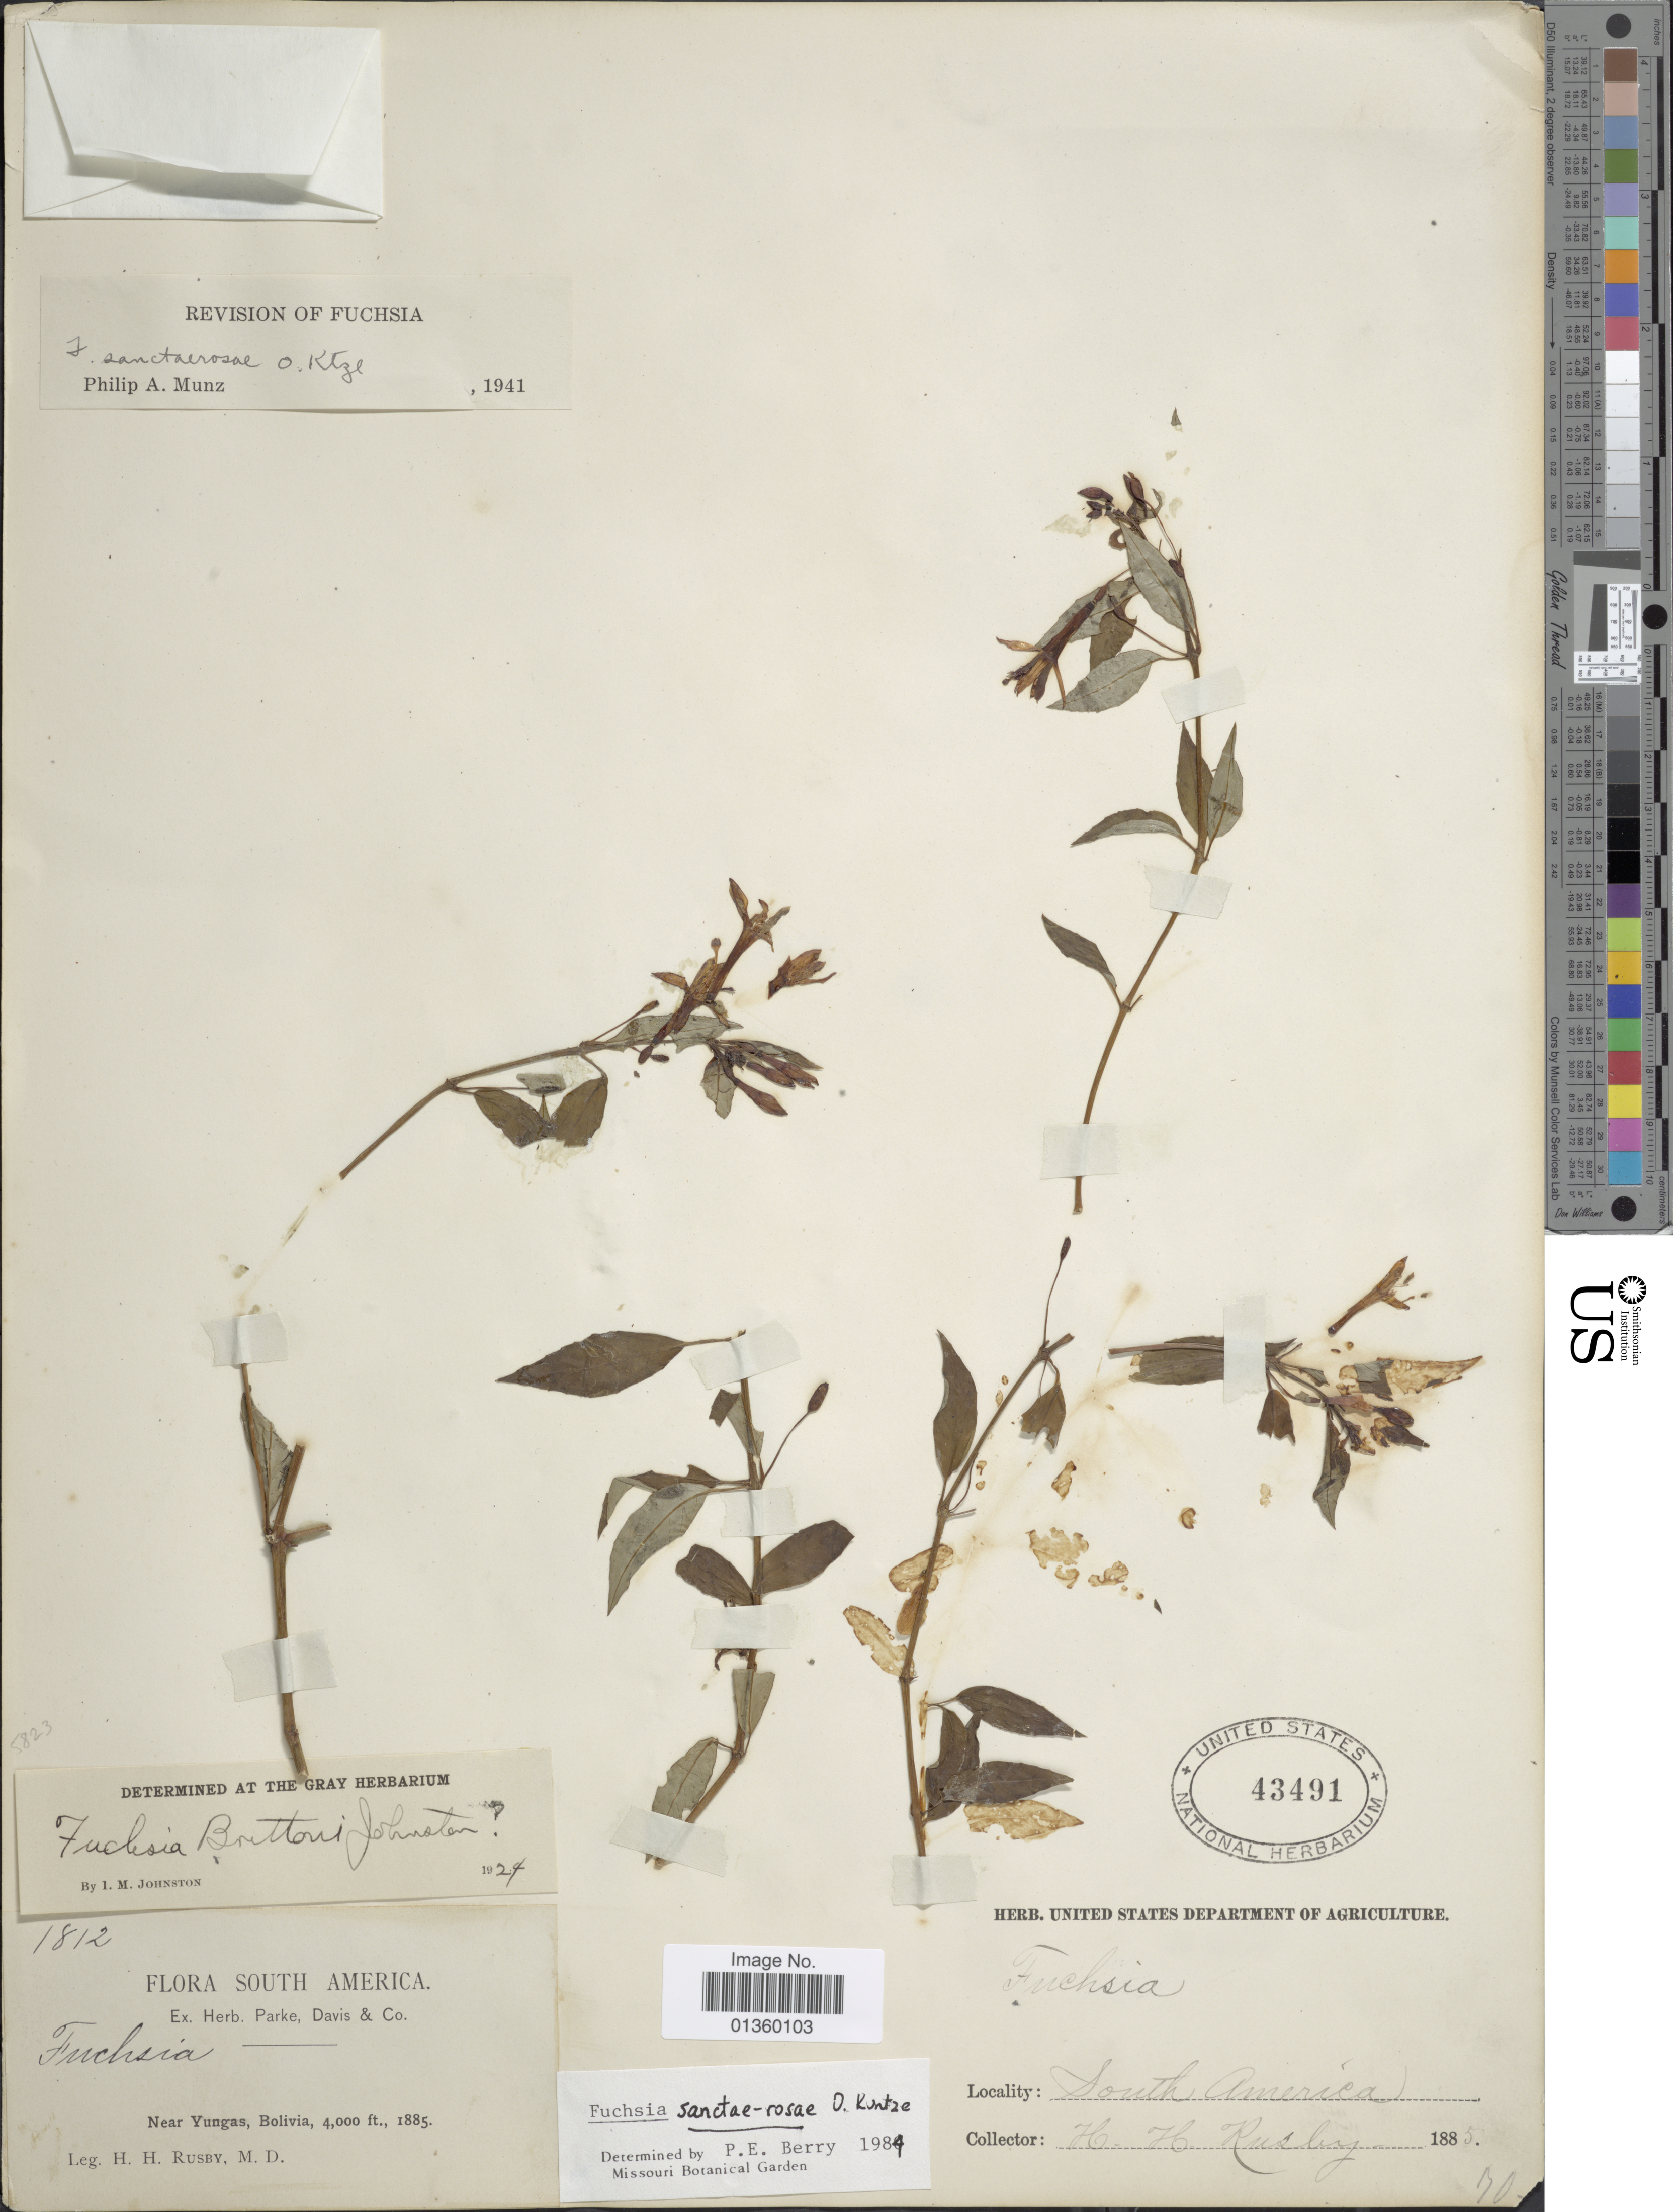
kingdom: Plantae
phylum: Tracheophyta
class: Magnoliopsida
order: Myrtales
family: Onagraceae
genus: Fuchsia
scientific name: Fuchsia sanctae-rosae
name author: Kuntze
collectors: H. H. Rusby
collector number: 1812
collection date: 1885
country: Bolivia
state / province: La Paz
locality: Near Yungas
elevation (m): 1219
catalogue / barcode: US 43491